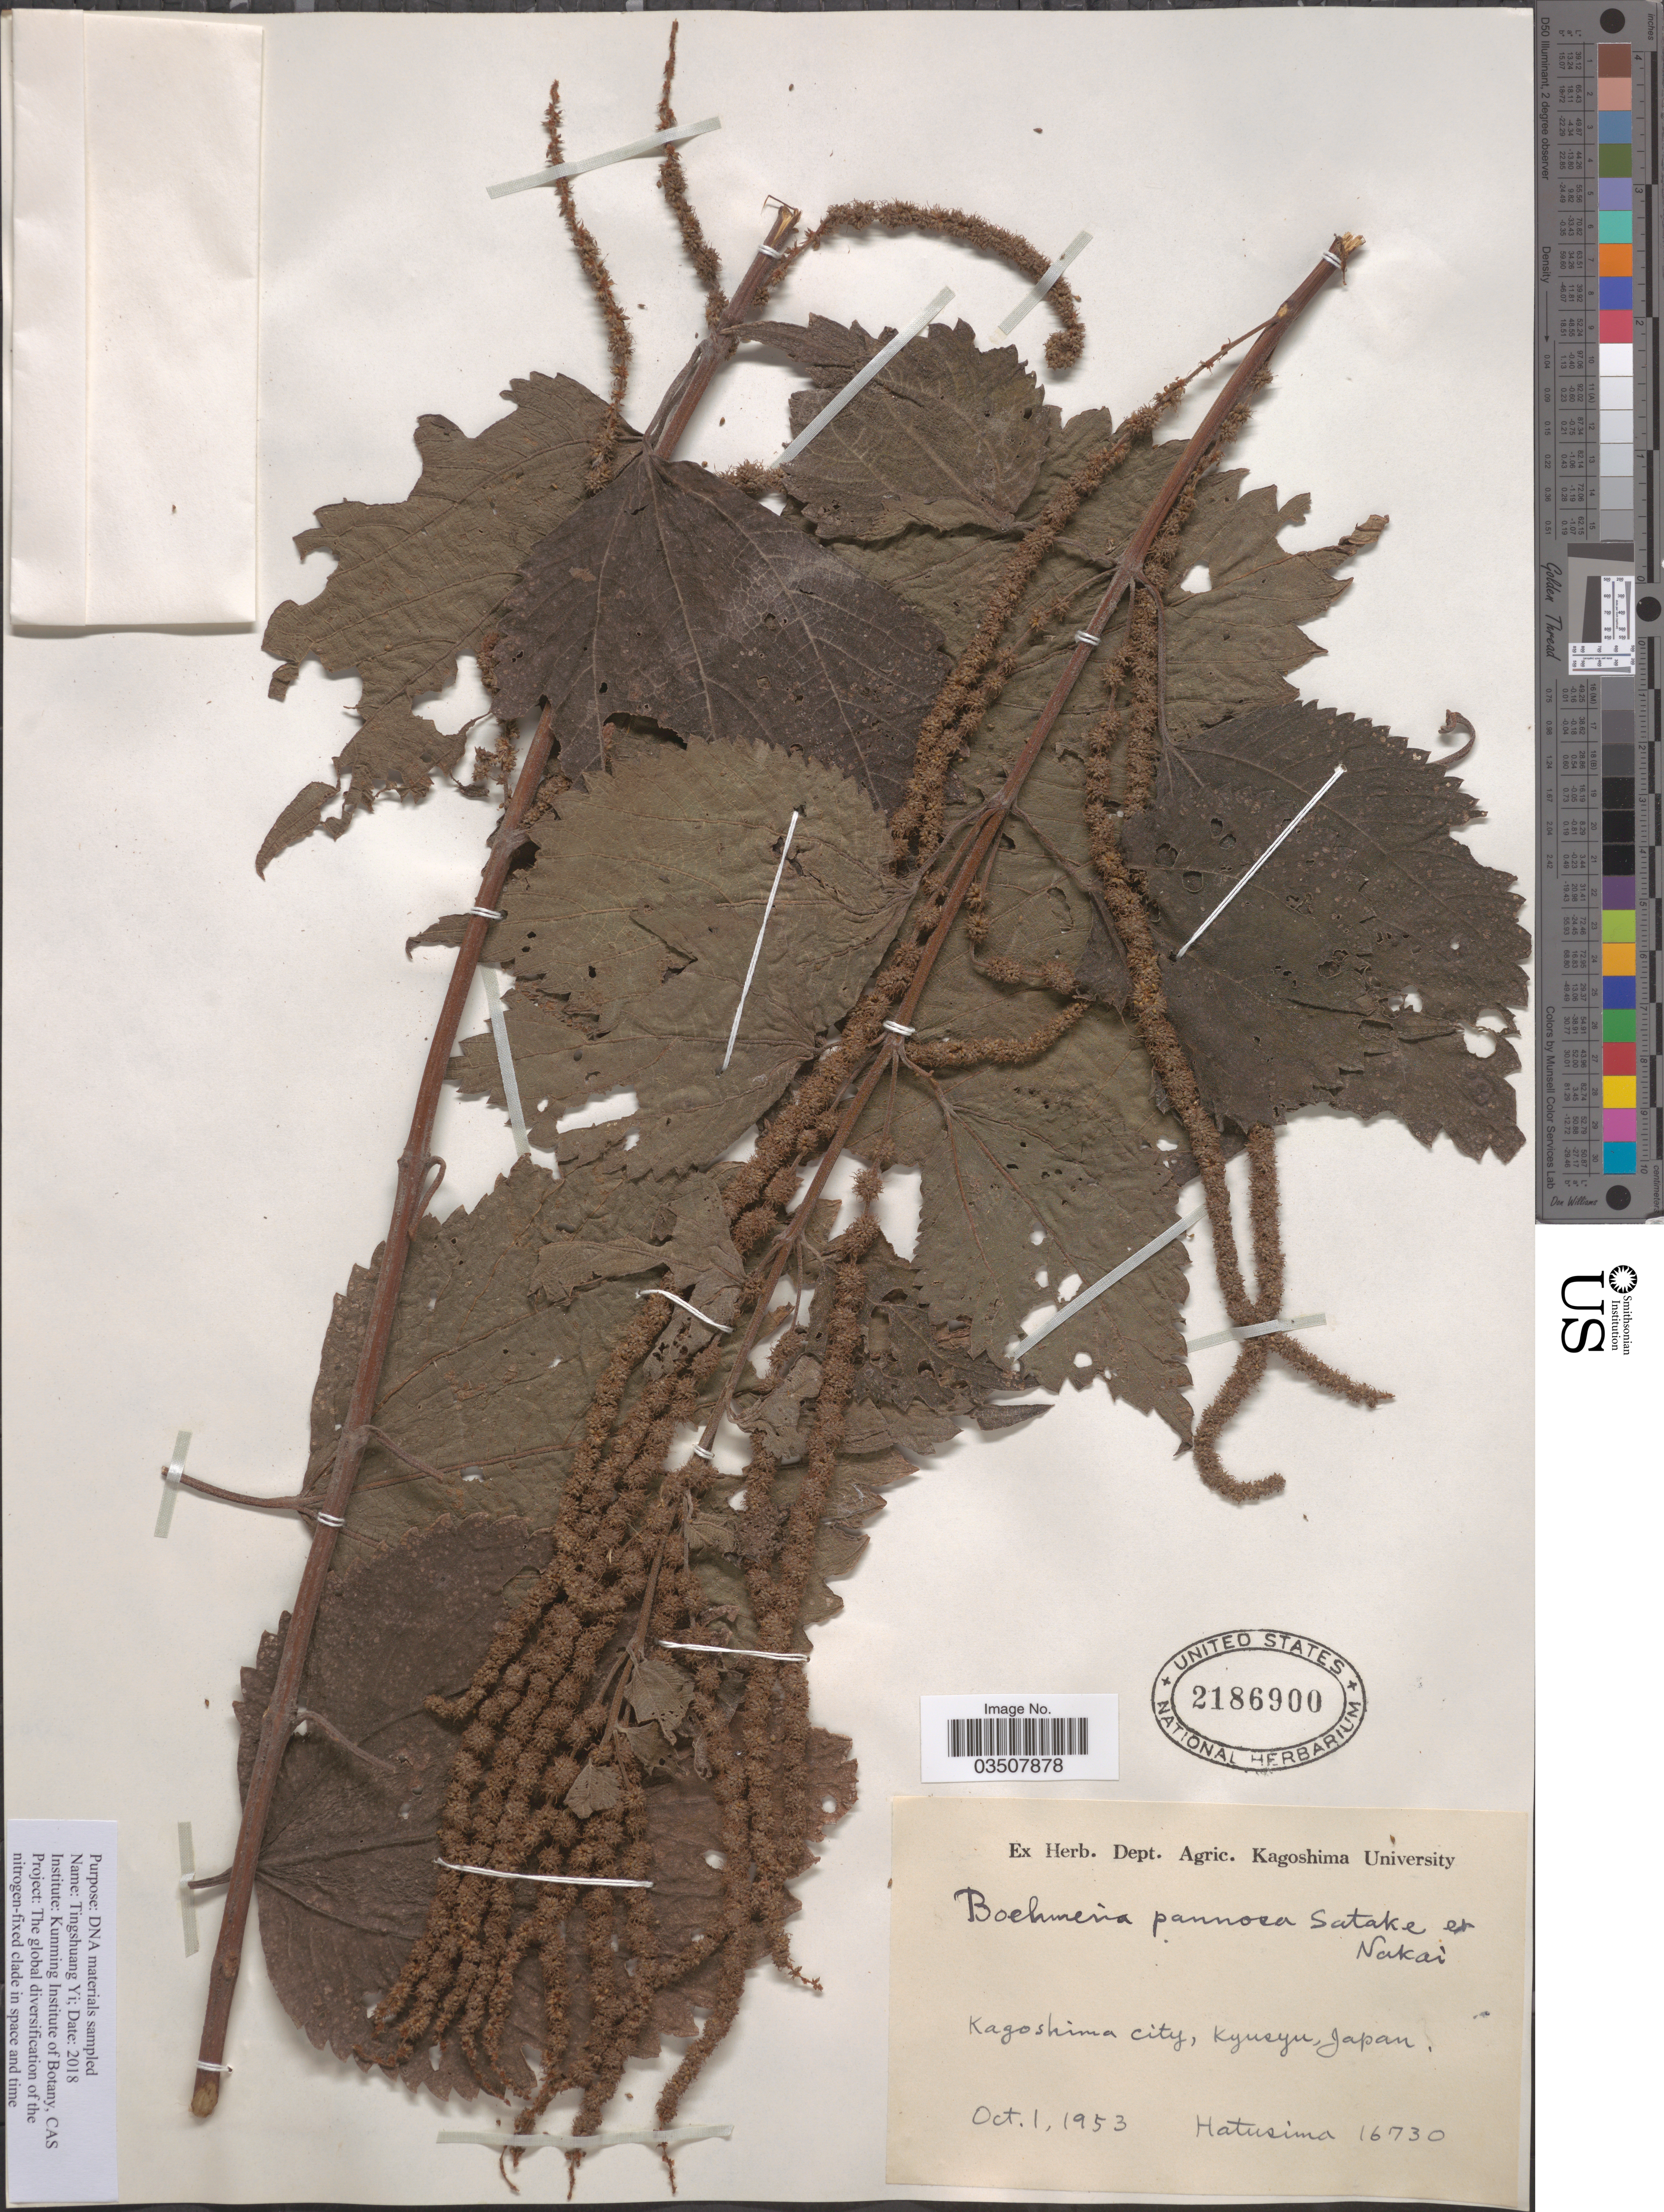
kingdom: Plantae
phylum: Tracheophyta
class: Magnoliopsida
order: Rosales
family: Urticaceae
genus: Boehmeria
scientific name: Boehmeria pannosa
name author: Nakai & Satake ex Oka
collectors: -. Hatusima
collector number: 16730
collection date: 1953-10-01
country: Japan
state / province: Kagosima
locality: Kagoshima City, Kyusyu.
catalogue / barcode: US 2186900